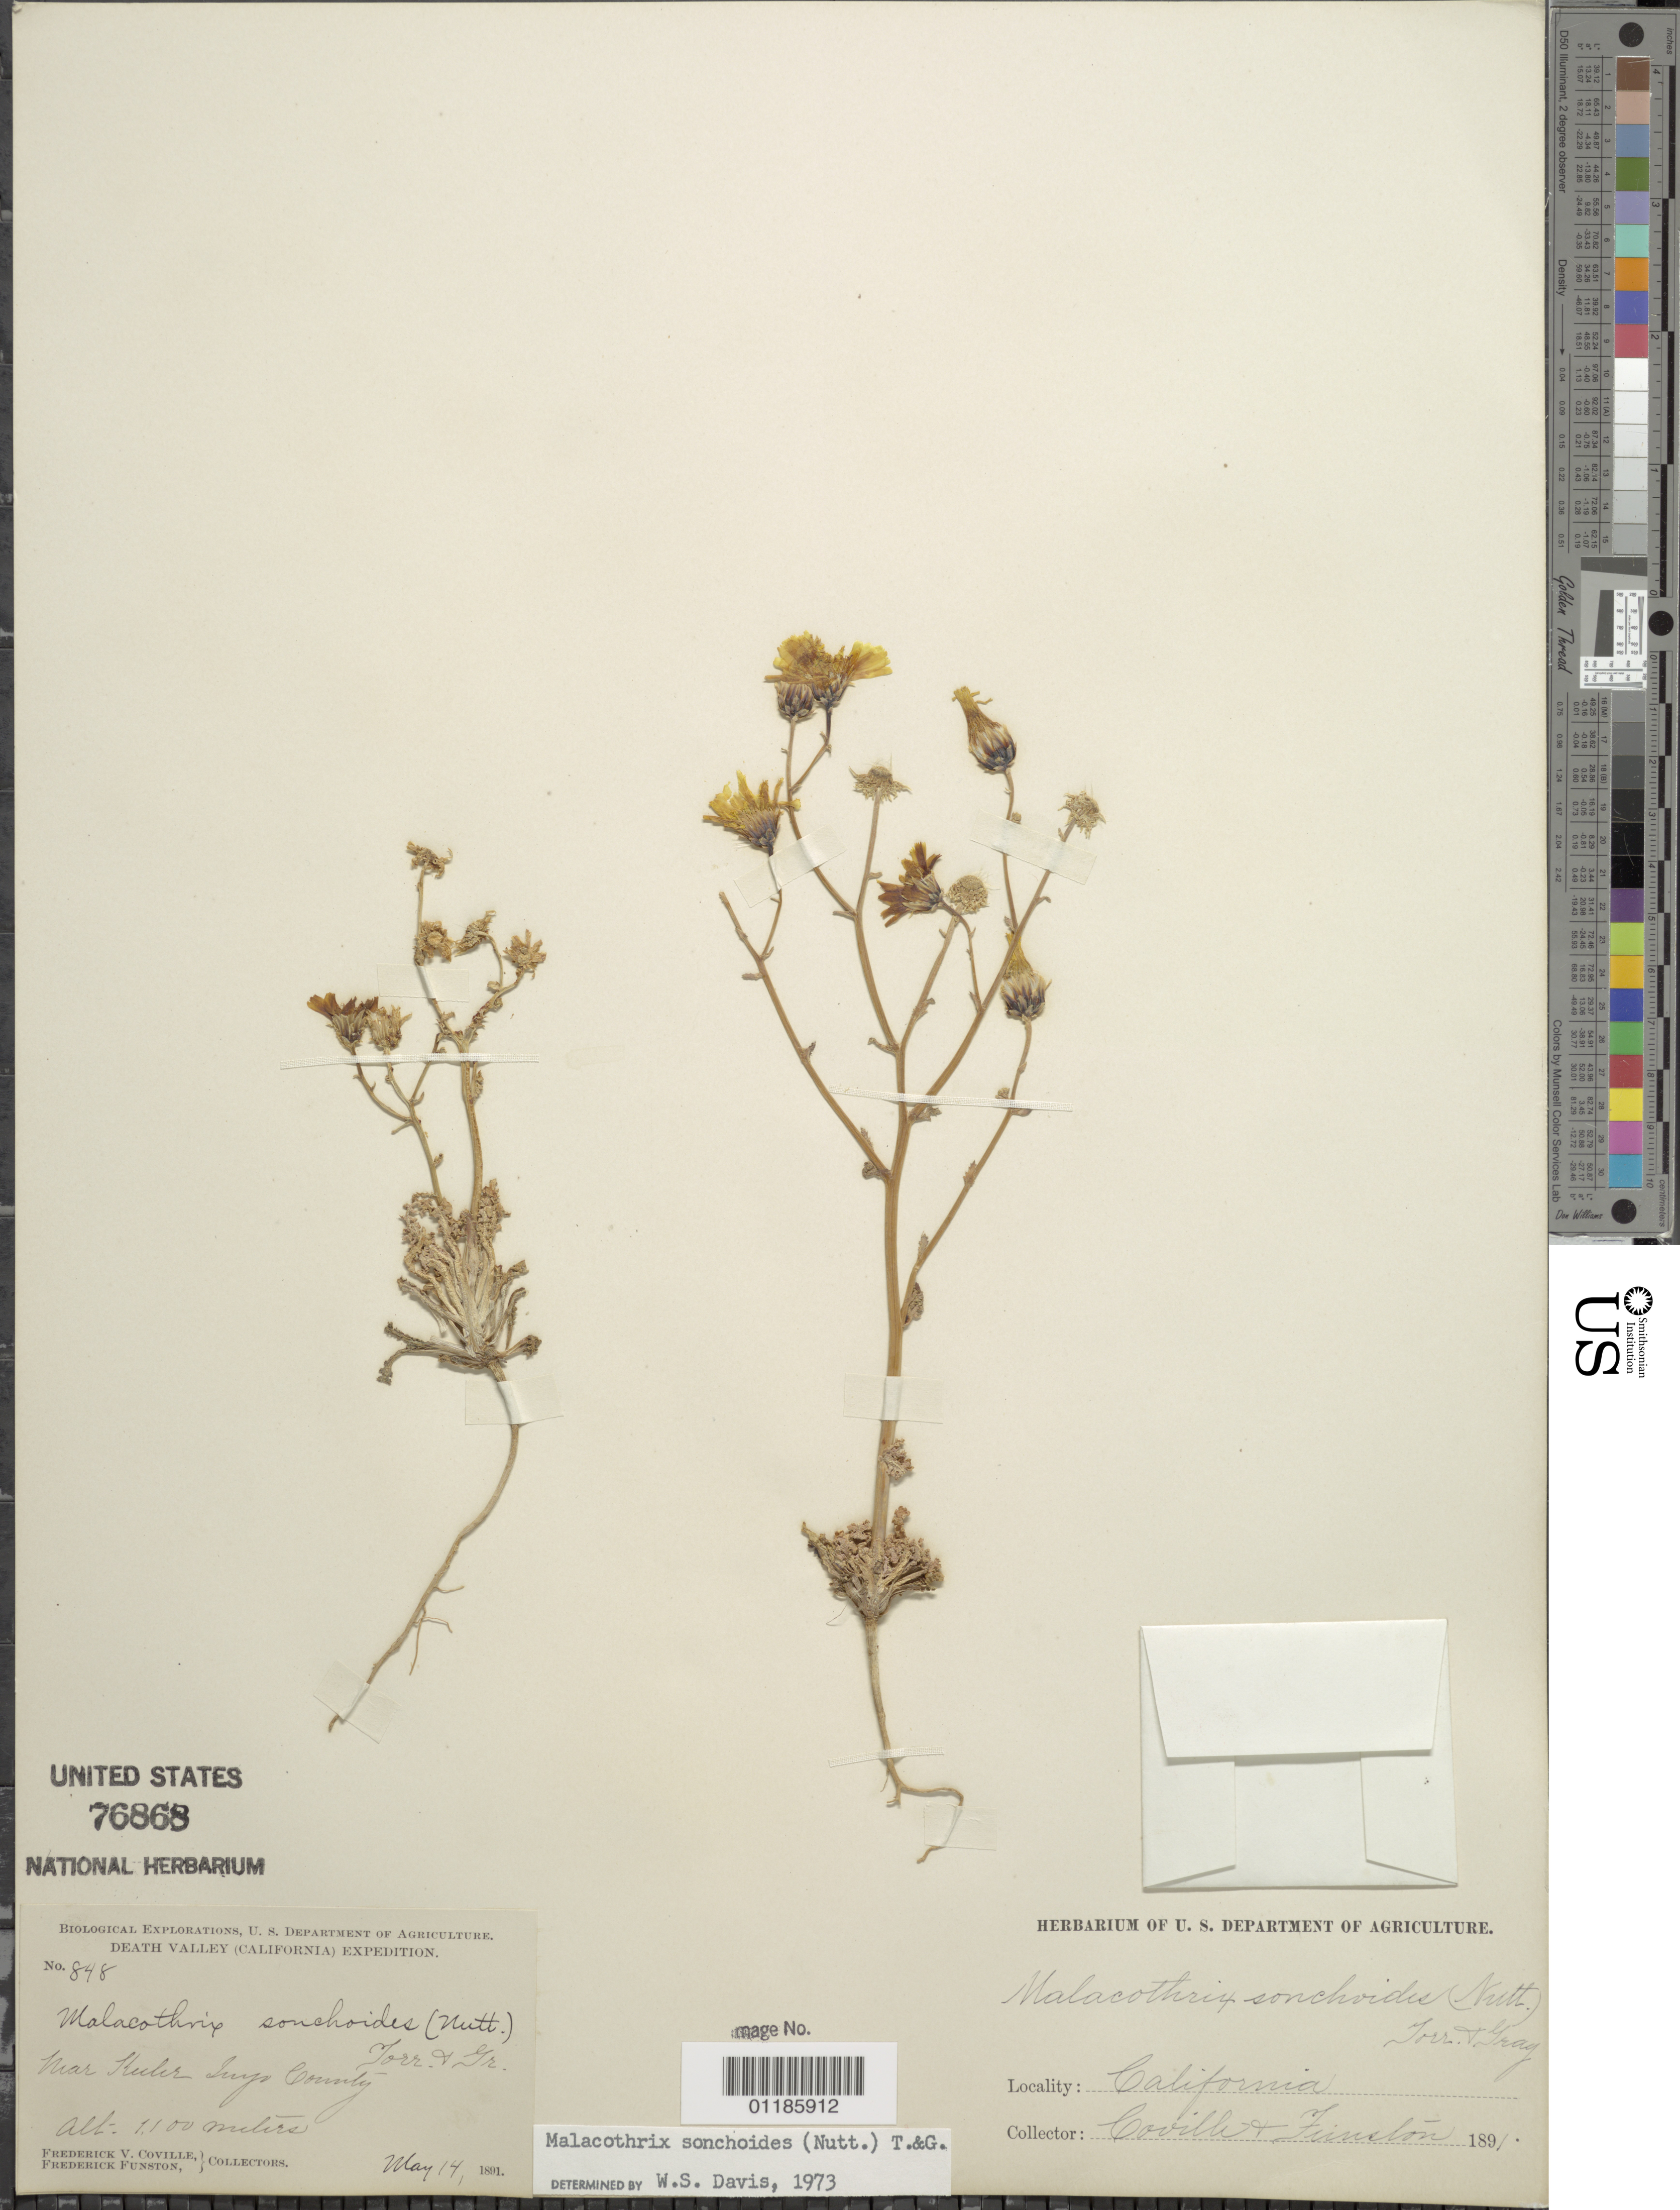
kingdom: Plantae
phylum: Tracheophyta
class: Magnoliopsida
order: Asterales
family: Asteraceae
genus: Malacothrix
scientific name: Malacothrix sonchoides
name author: (Nutt.) Torr. & A. Gray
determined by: Davis, W. S.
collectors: F. V. Coville & F. Funston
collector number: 848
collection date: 1891-05-14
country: United States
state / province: California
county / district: Inyo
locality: near Keeler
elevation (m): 1100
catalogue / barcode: US 76868